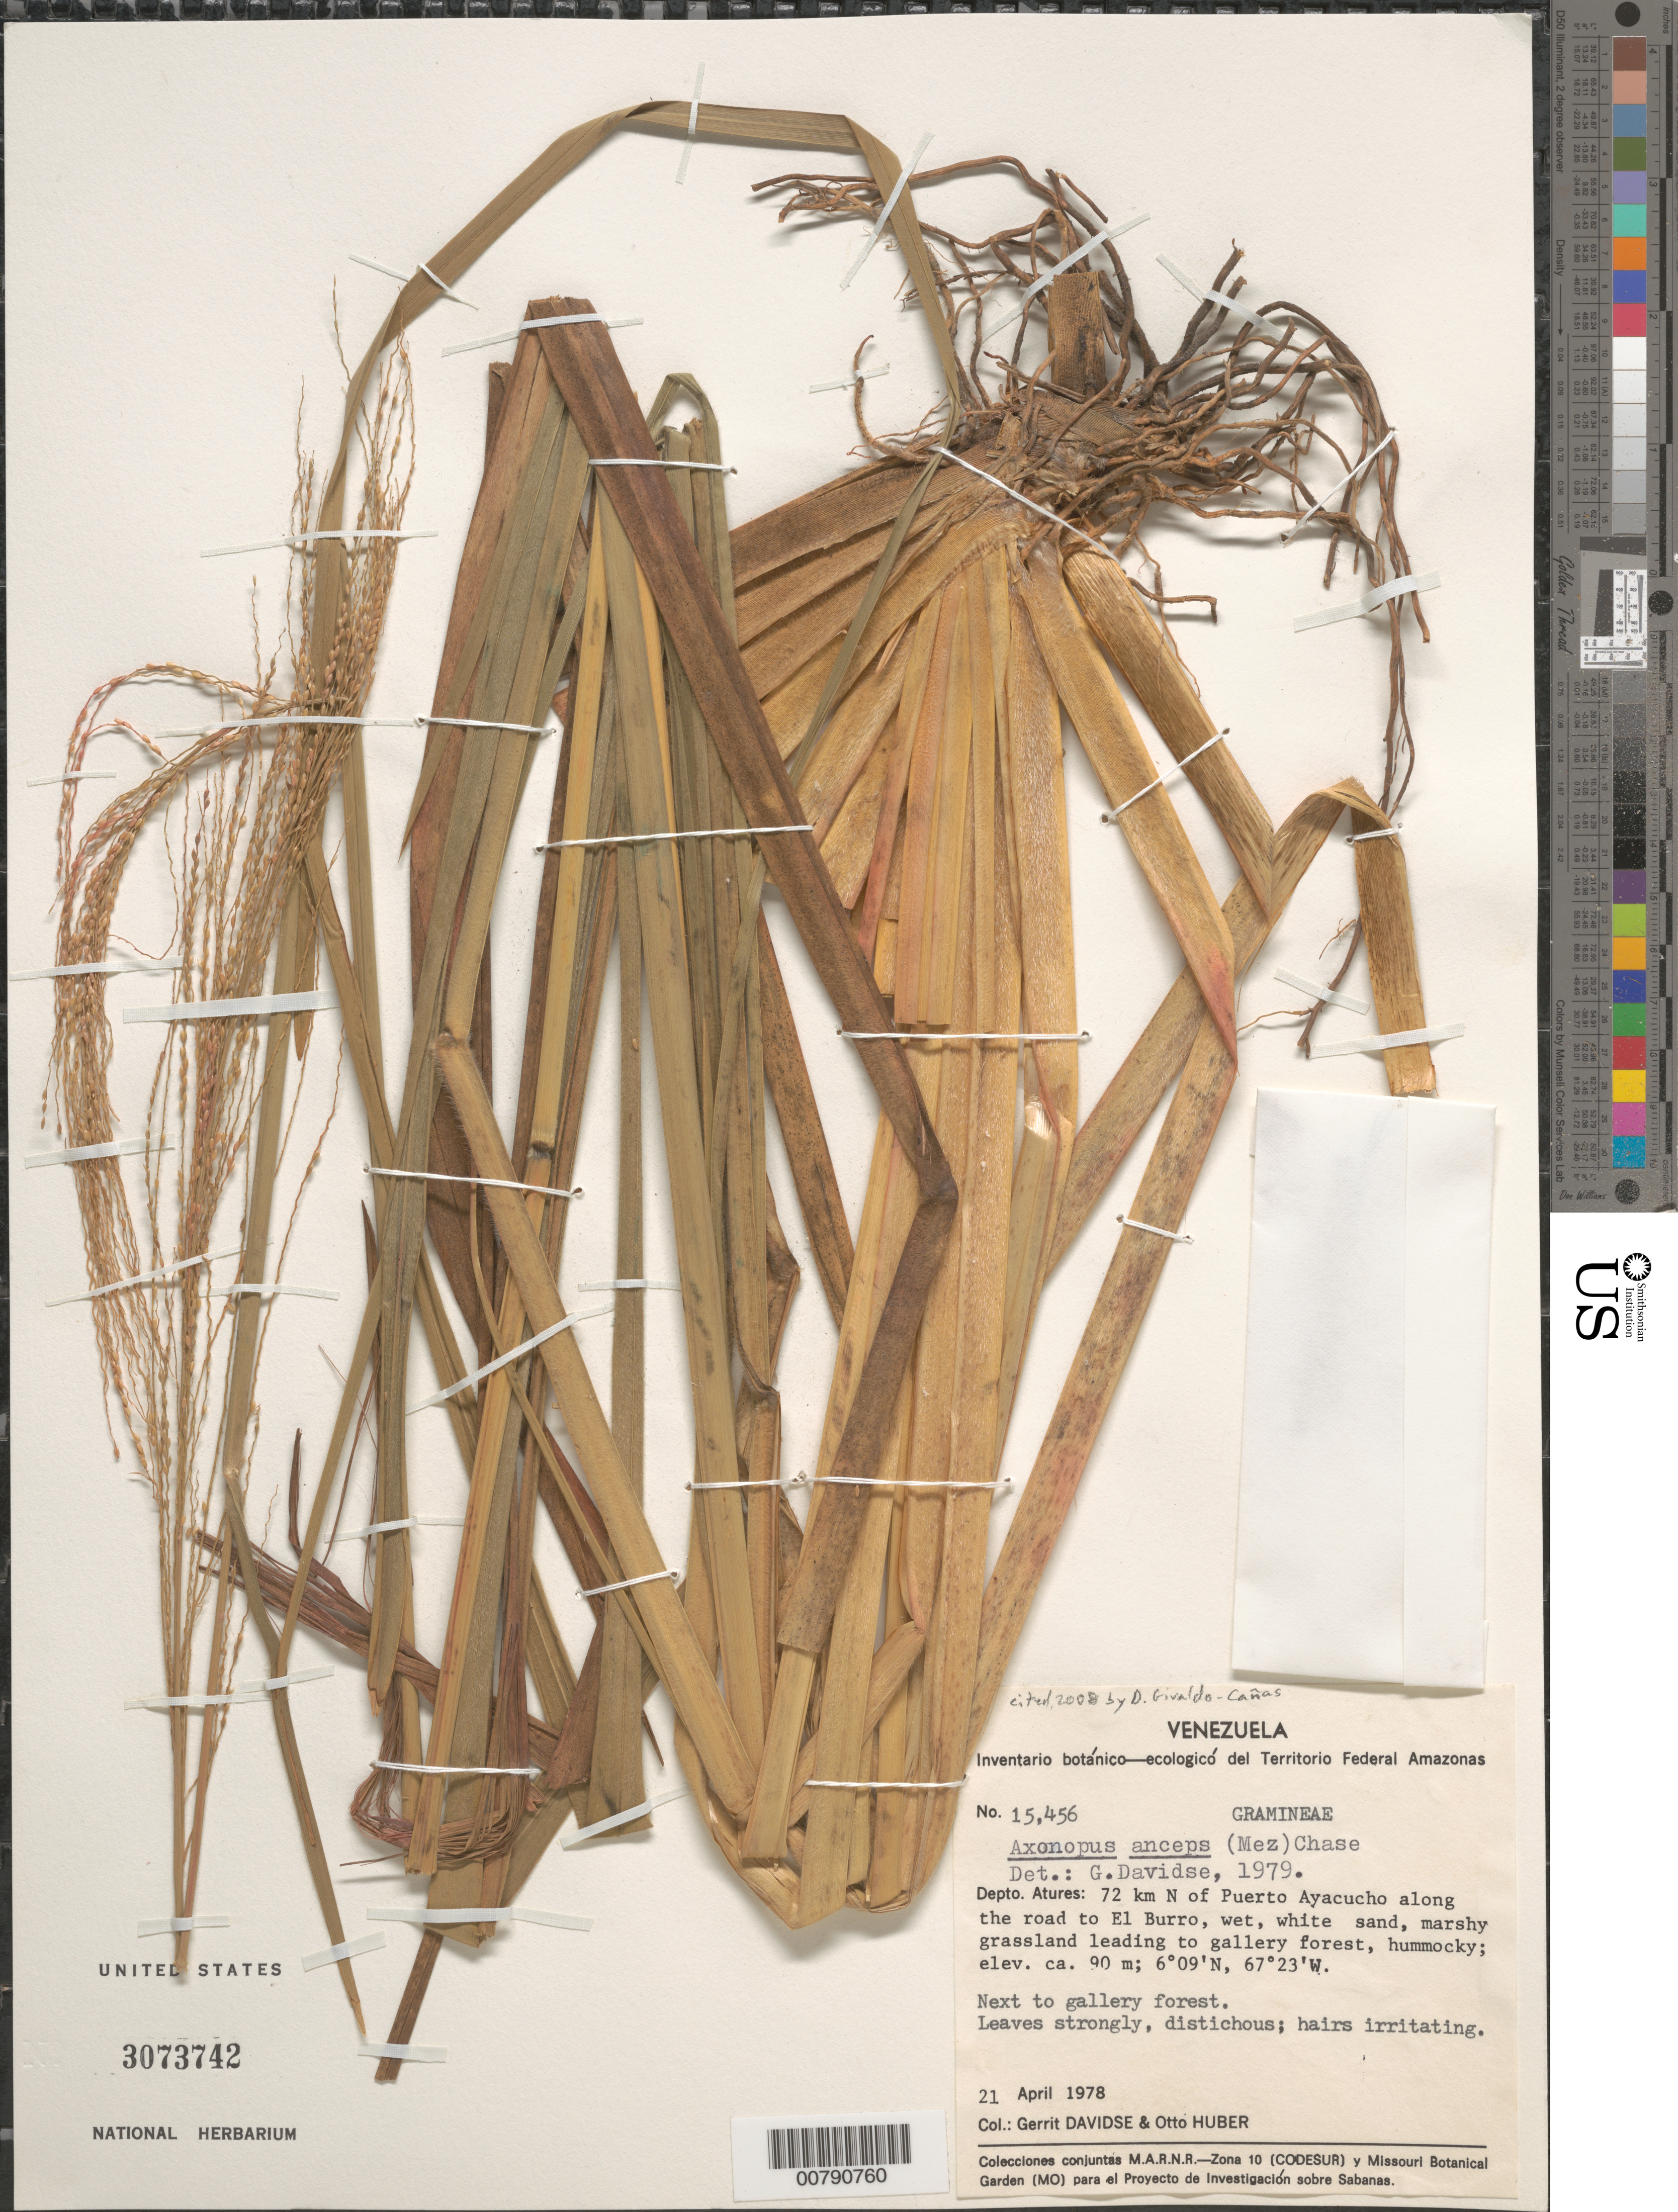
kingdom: Plantae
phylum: Tracheophyta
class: Liliopsida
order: Poales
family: Poaceae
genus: Axonopus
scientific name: Axonopus anceps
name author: (Mez) Hitchc.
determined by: Davidse, Gerrit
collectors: G. Davidse & O. Huber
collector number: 15456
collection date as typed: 21-Apr-78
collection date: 1978-04-21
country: Venezuela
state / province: Amazonas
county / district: Atures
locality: Puerto Ayacucho, 72 km N of on road to El Burro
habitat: Wet, white sand, marshy grassland leading to gallery forest, hummocky. Next to gallery forest.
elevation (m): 90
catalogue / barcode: US 3073742